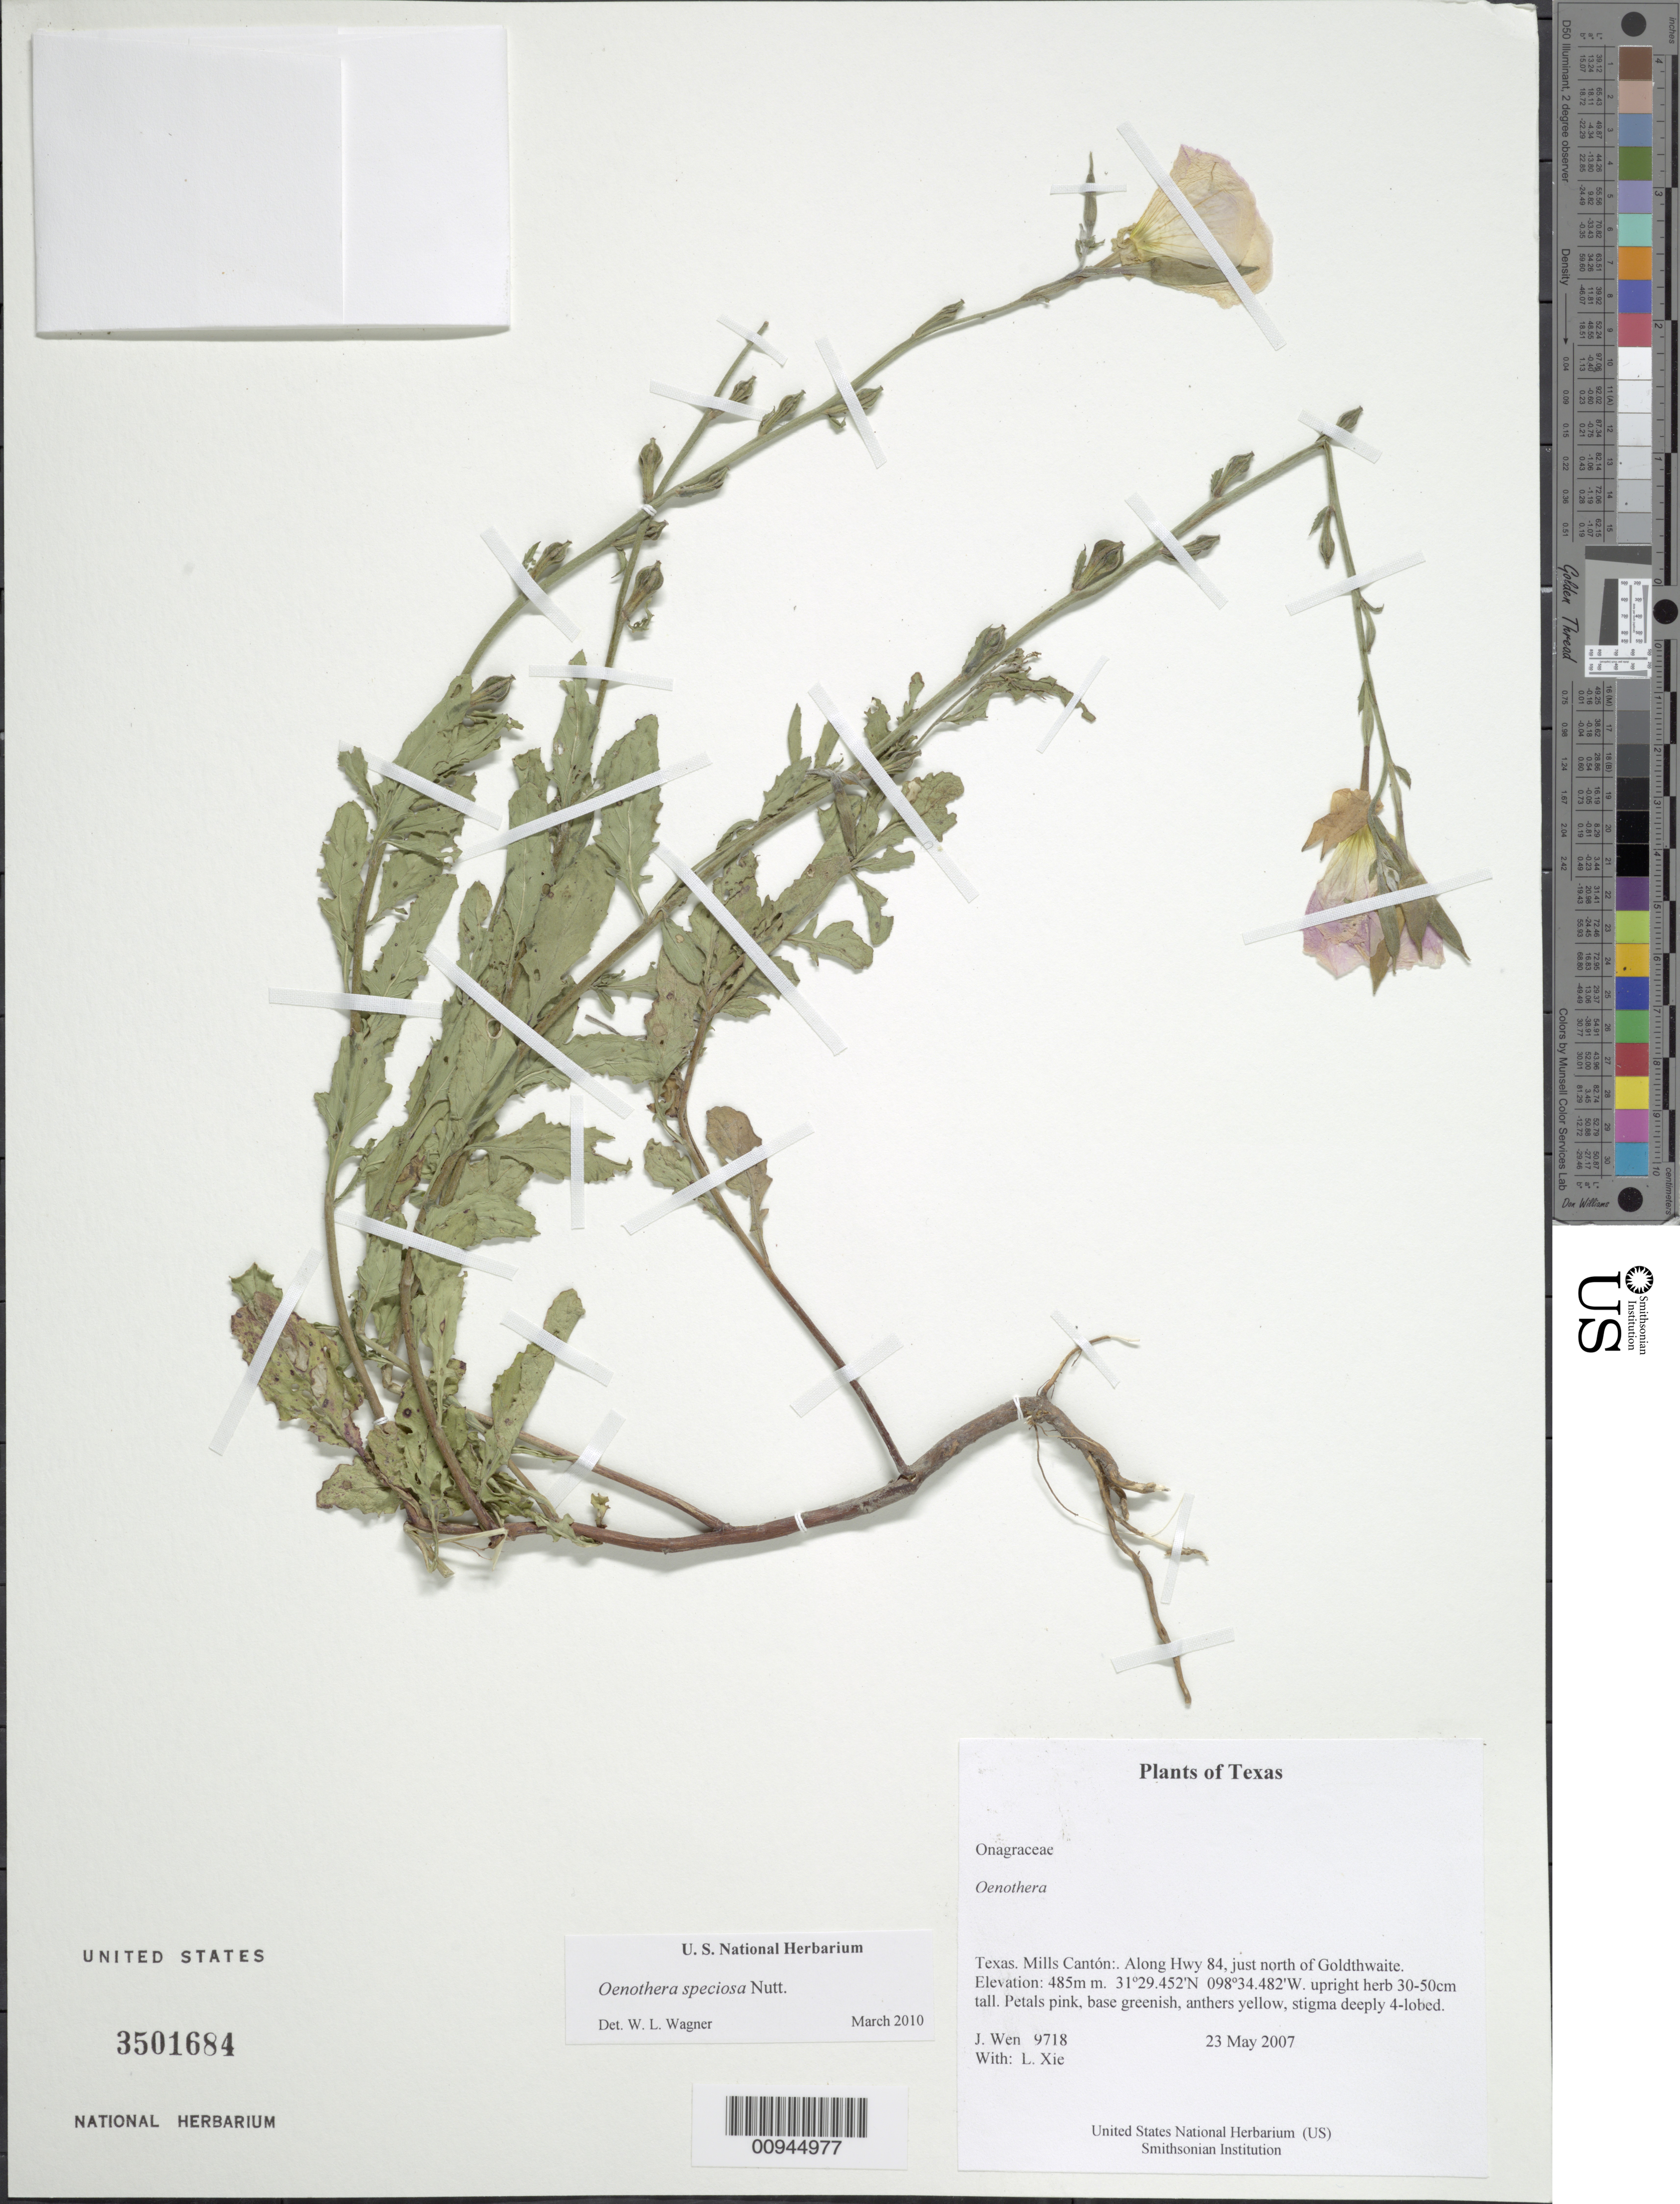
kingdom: Plantae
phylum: Tracheophyta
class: Magnoliopsida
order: Myrtales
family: Onagraceae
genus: Oenothera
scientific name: Oenothera speciosa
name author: Nutt.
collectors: J. Wen & L. Xie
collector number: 9718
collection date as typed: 23 May 2007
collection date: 2007-05-23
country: United States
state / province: Texas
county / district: Mills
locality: Along Hwy 84, just north of Goldthwaite.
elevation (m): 485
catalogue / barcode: US 3501684